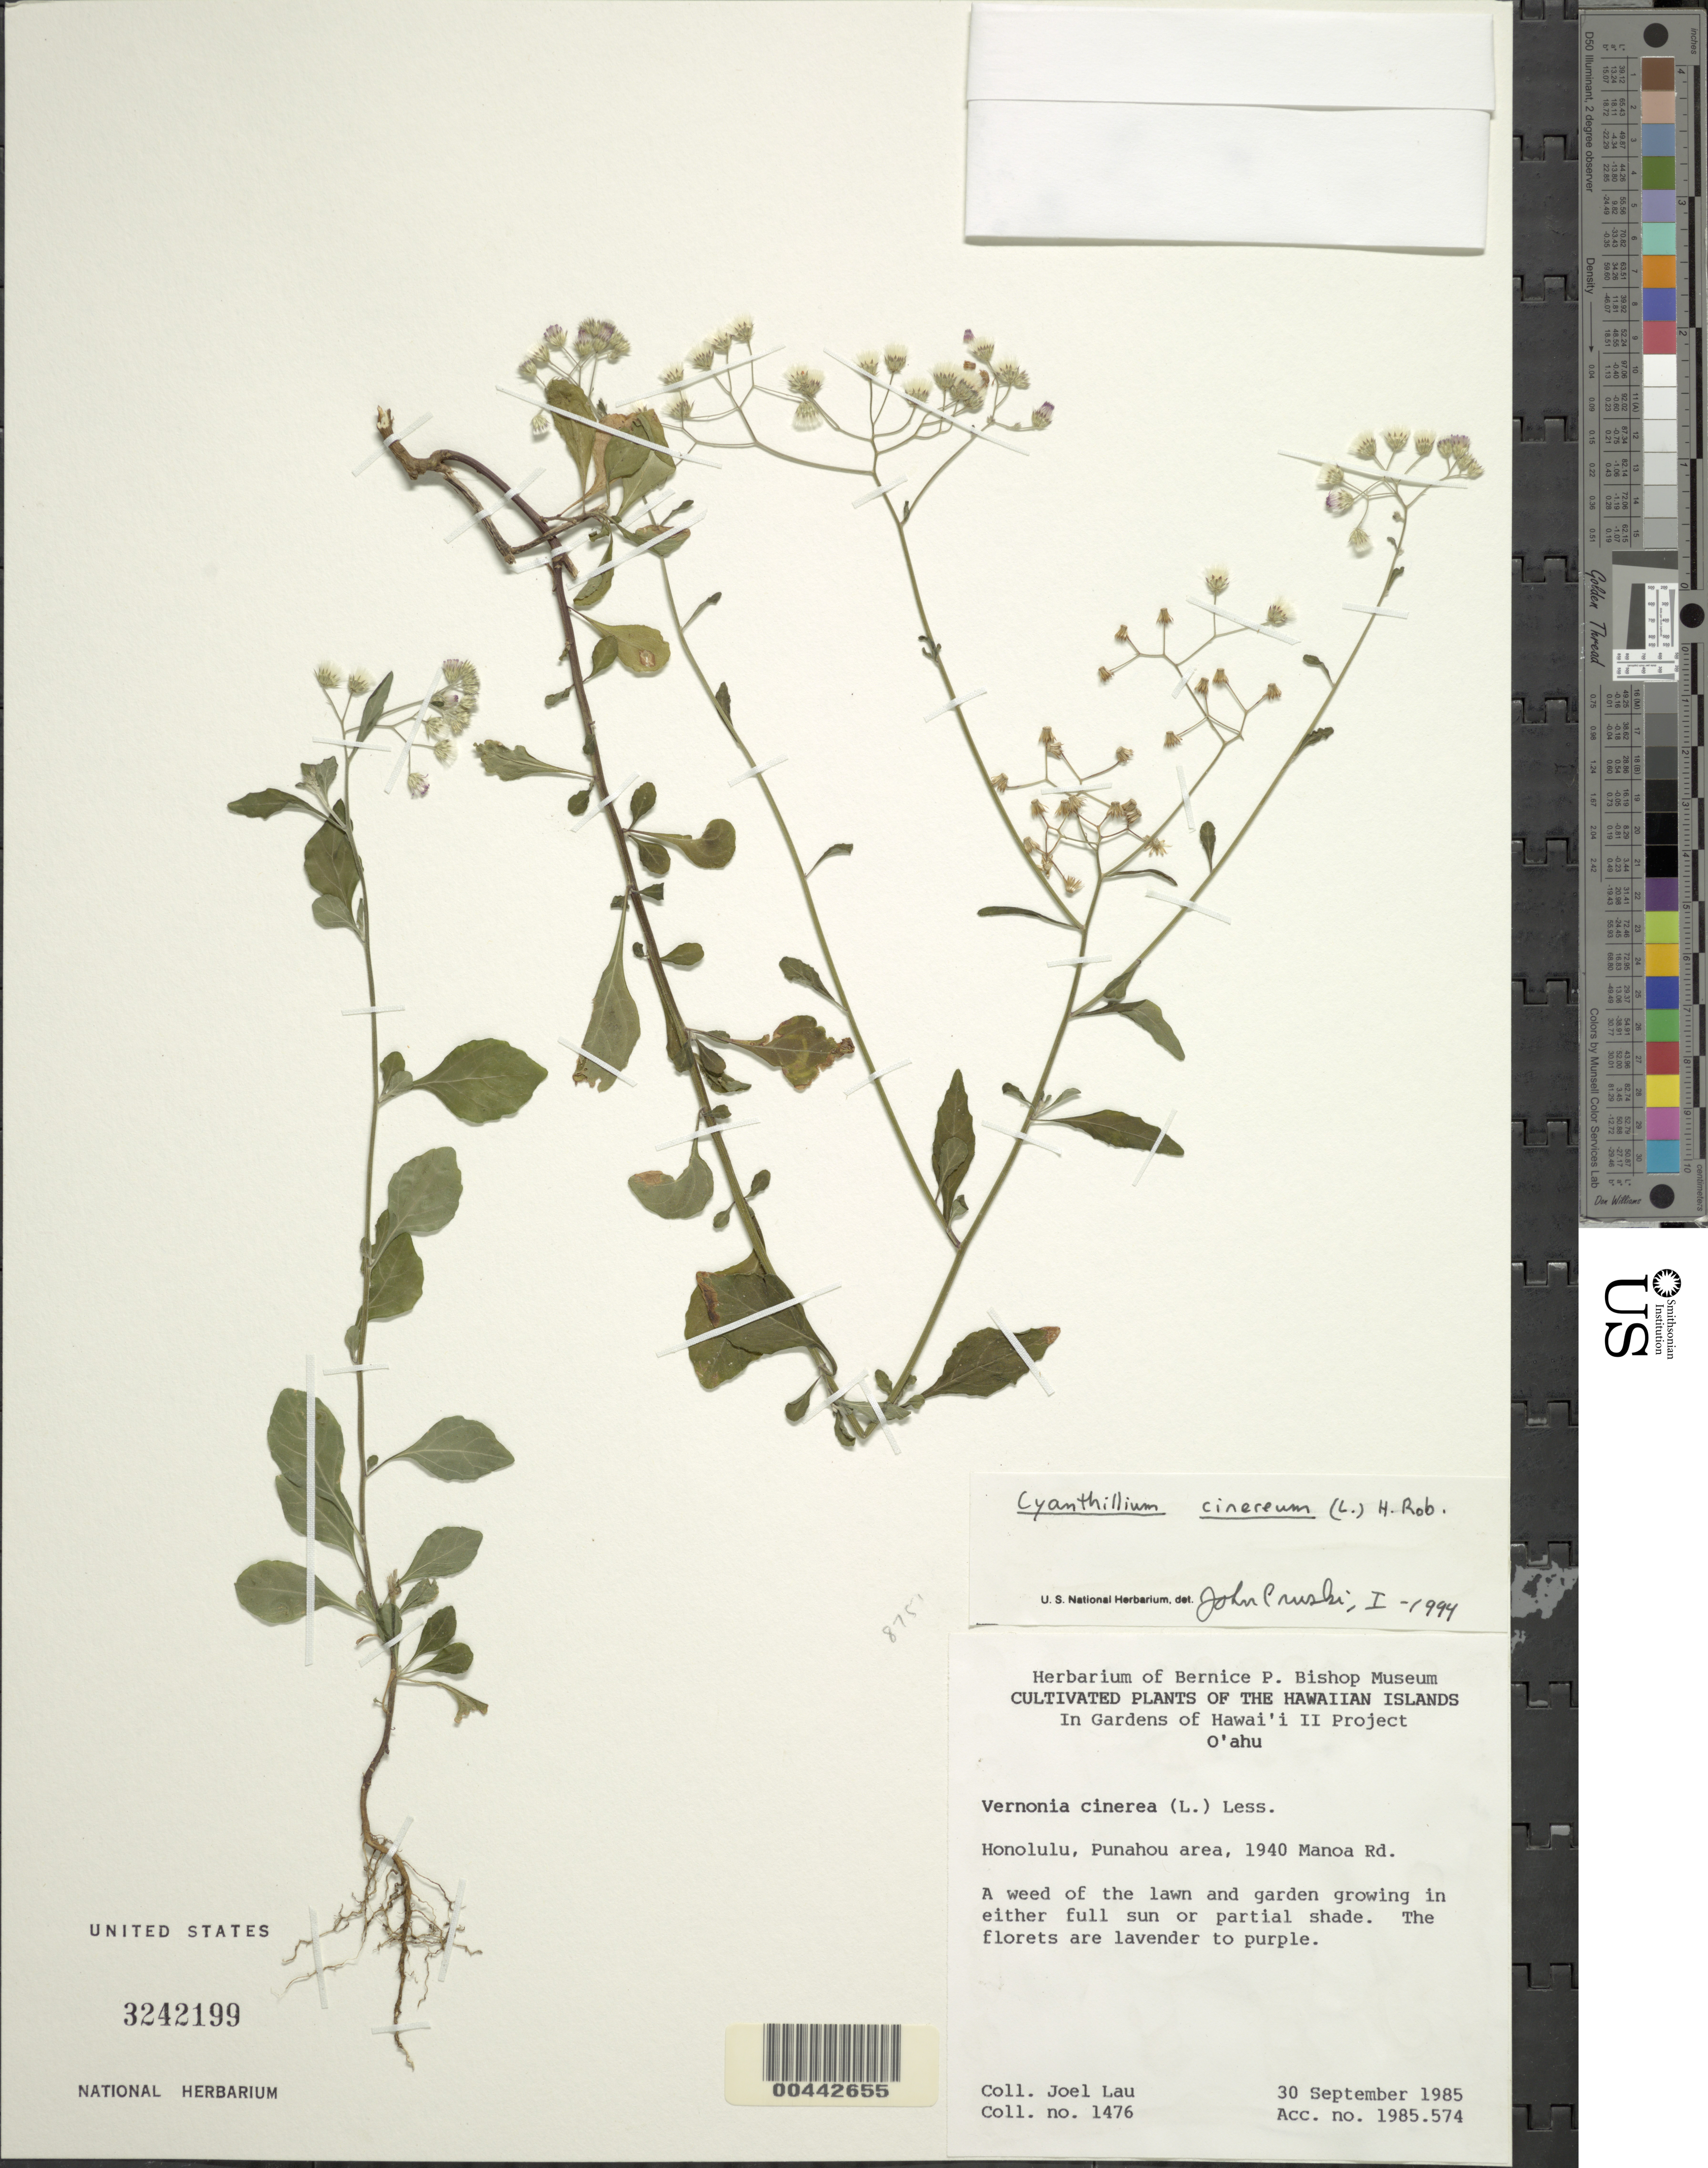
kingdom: Plantae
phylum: Tracheophyta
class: Magnoliopsida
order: Asterales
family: Asteraceae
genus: Cyanthillium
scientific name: Cyanthillium cinereum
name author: (L.) H. Rob.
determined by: Pruski, J. F.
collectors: J. Lau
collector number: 1476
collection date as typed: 30 Sep 1985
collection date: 1985-09-30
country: United States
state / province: Hawaii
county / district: Honolulu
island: Oahu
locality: In Gardens of Hawai'i II Project, Honolulu, Puanhou area, 1940 Manoa Rd.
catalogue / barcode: US 3242199